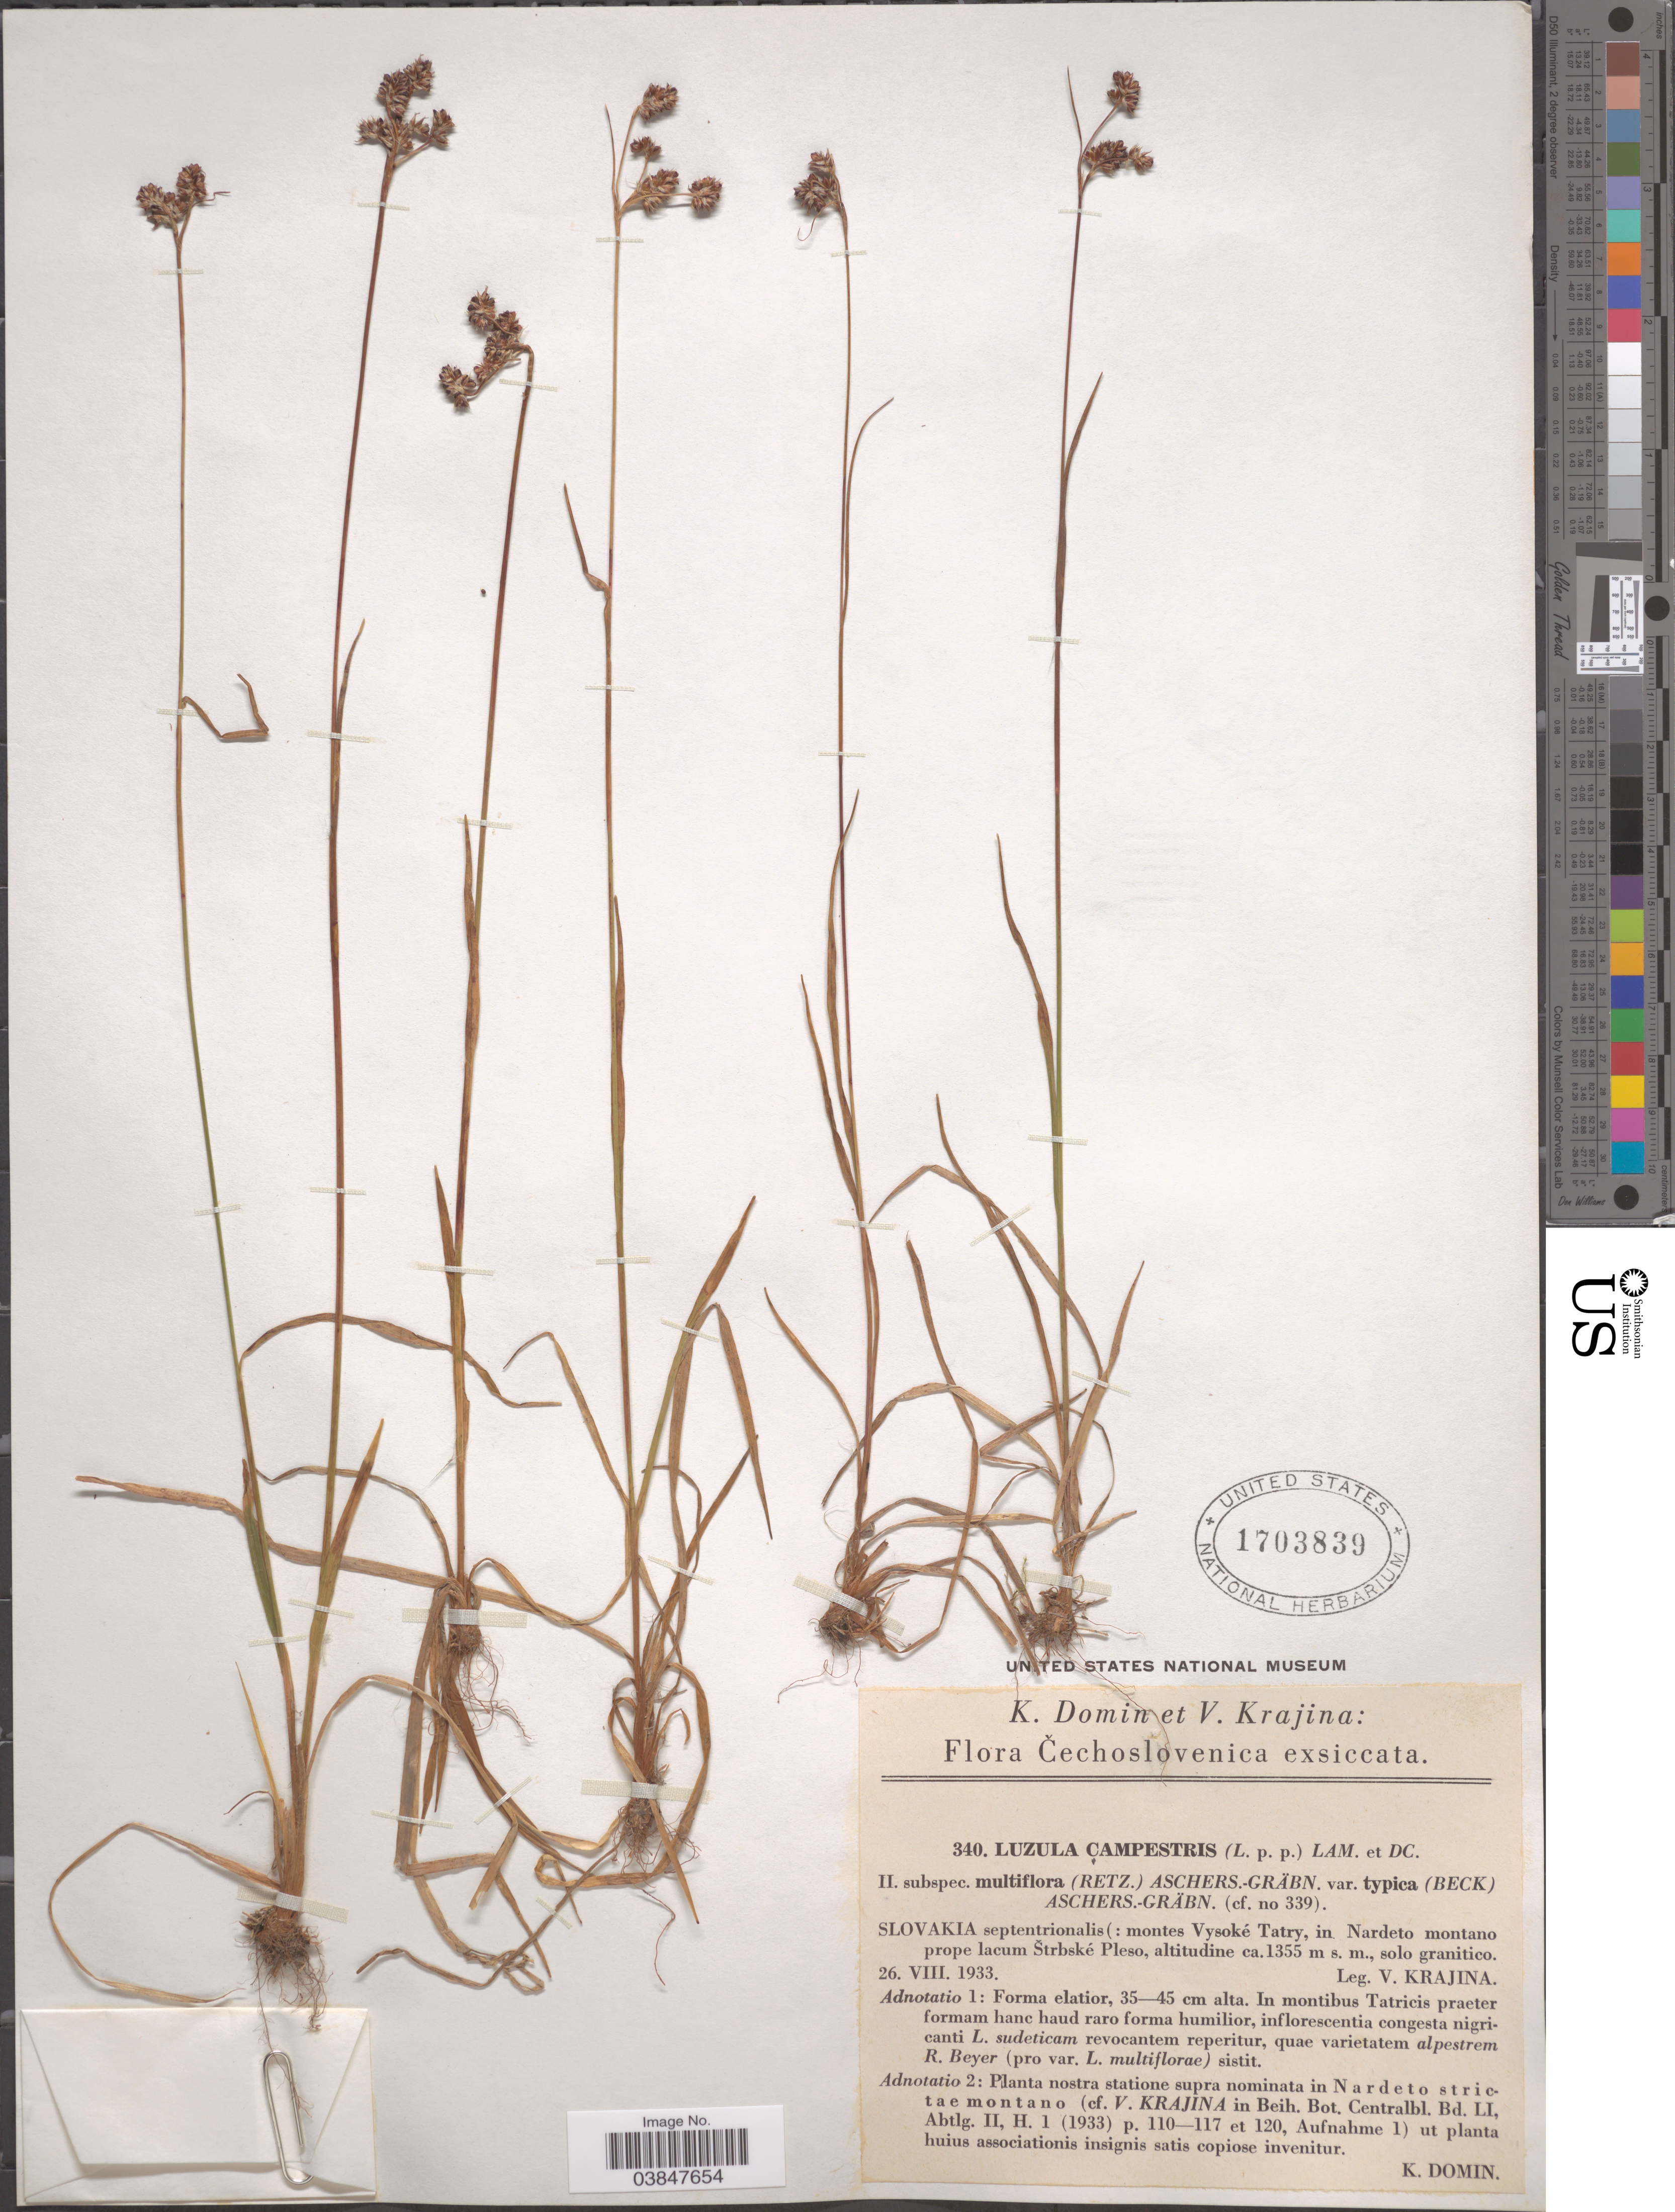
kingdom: Plantae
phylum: Tracheophyta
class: Liliopsida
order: Poales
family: Juncaceae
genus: Luzula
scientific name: Luzula campestris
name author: (L.) DC.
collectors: V. Krajina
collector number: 340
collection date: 1933-08-26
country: Slovakia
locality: Ċechoslovenica. Slovakia septentrionalis (:montes Vysoké Tatry, in Nardeto montano prope lacum Štrbské Pleso.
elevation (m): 1355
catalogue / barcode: US 1703839